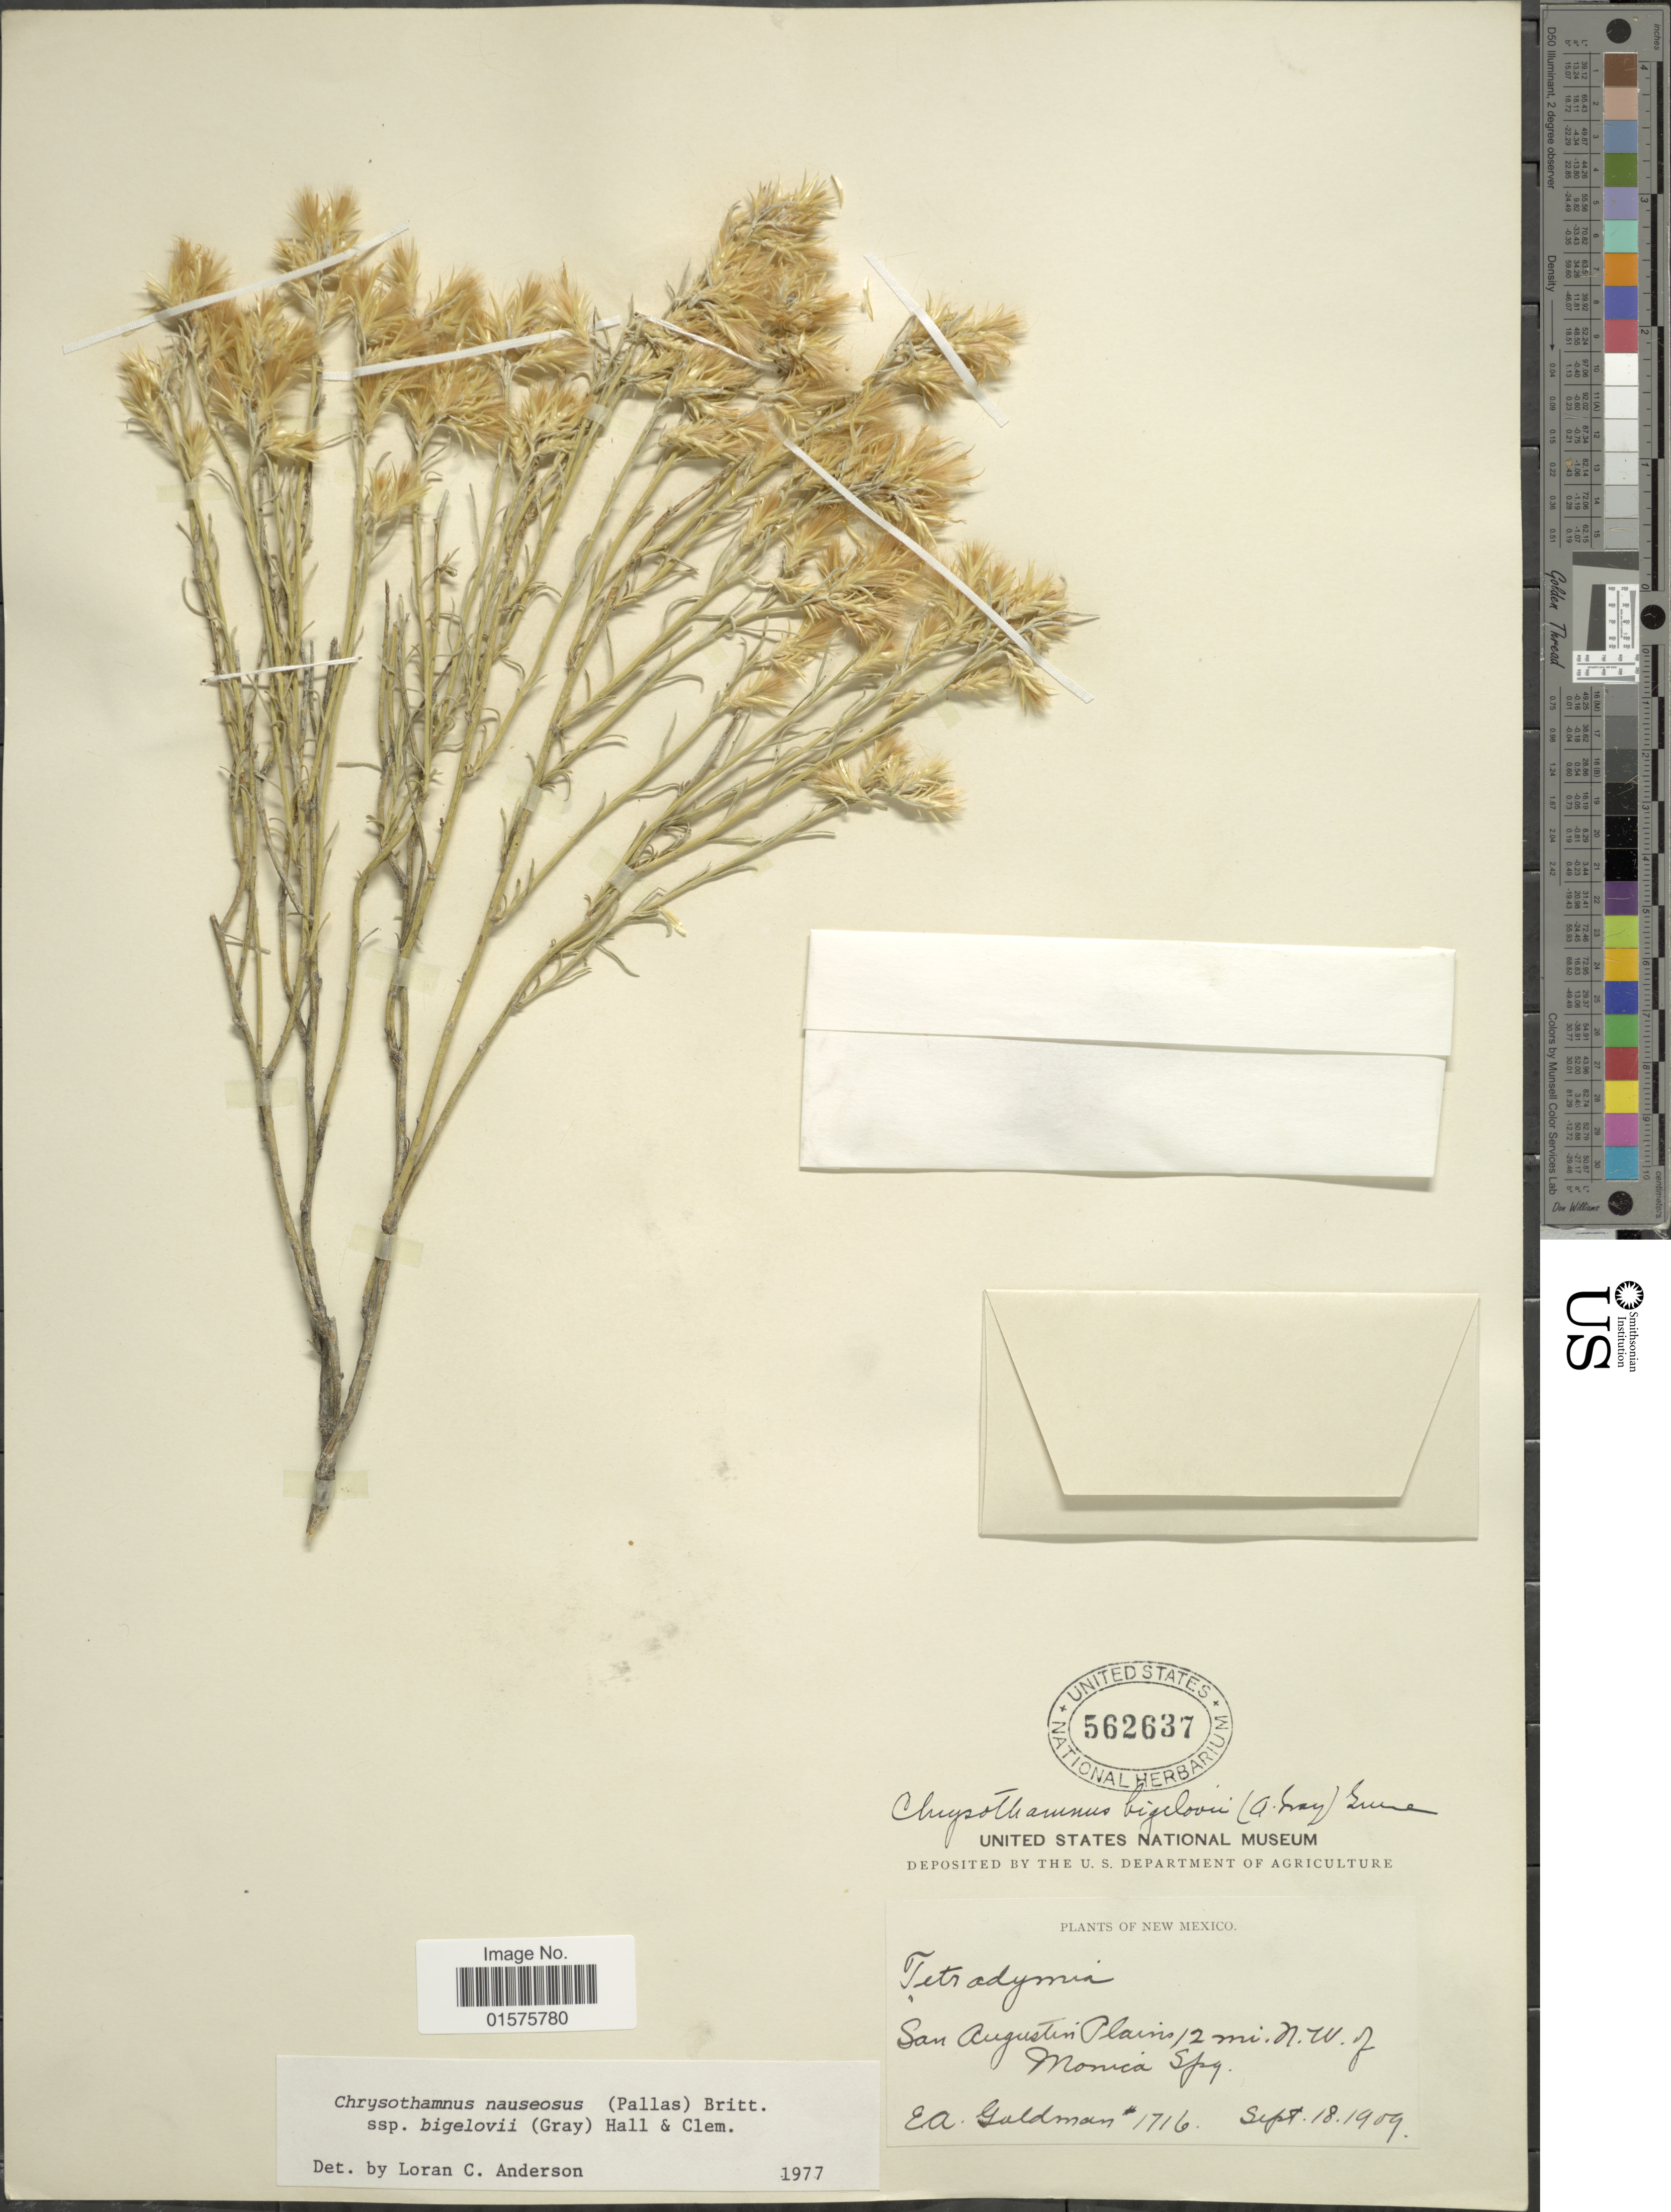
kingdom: Plantae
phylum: Tracheophyta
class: Magnoliopsida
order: Asterales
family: Asteraceae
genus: Ericameria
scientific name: Ericameria nauseosa var. bigelovii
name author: (A. Gray) G.L. Nesom & G.I. Baird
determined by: Urbatsch, Lowell E., Curator (LSU), Louisiana State University (UNITED STATES)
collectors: E. A. Goldman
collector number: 1716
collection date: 1909-09-18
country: United States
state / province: New Mexico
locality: San Augustin Plains, 12 mi. N.W. of Monica Spg.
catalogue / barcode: US 562637